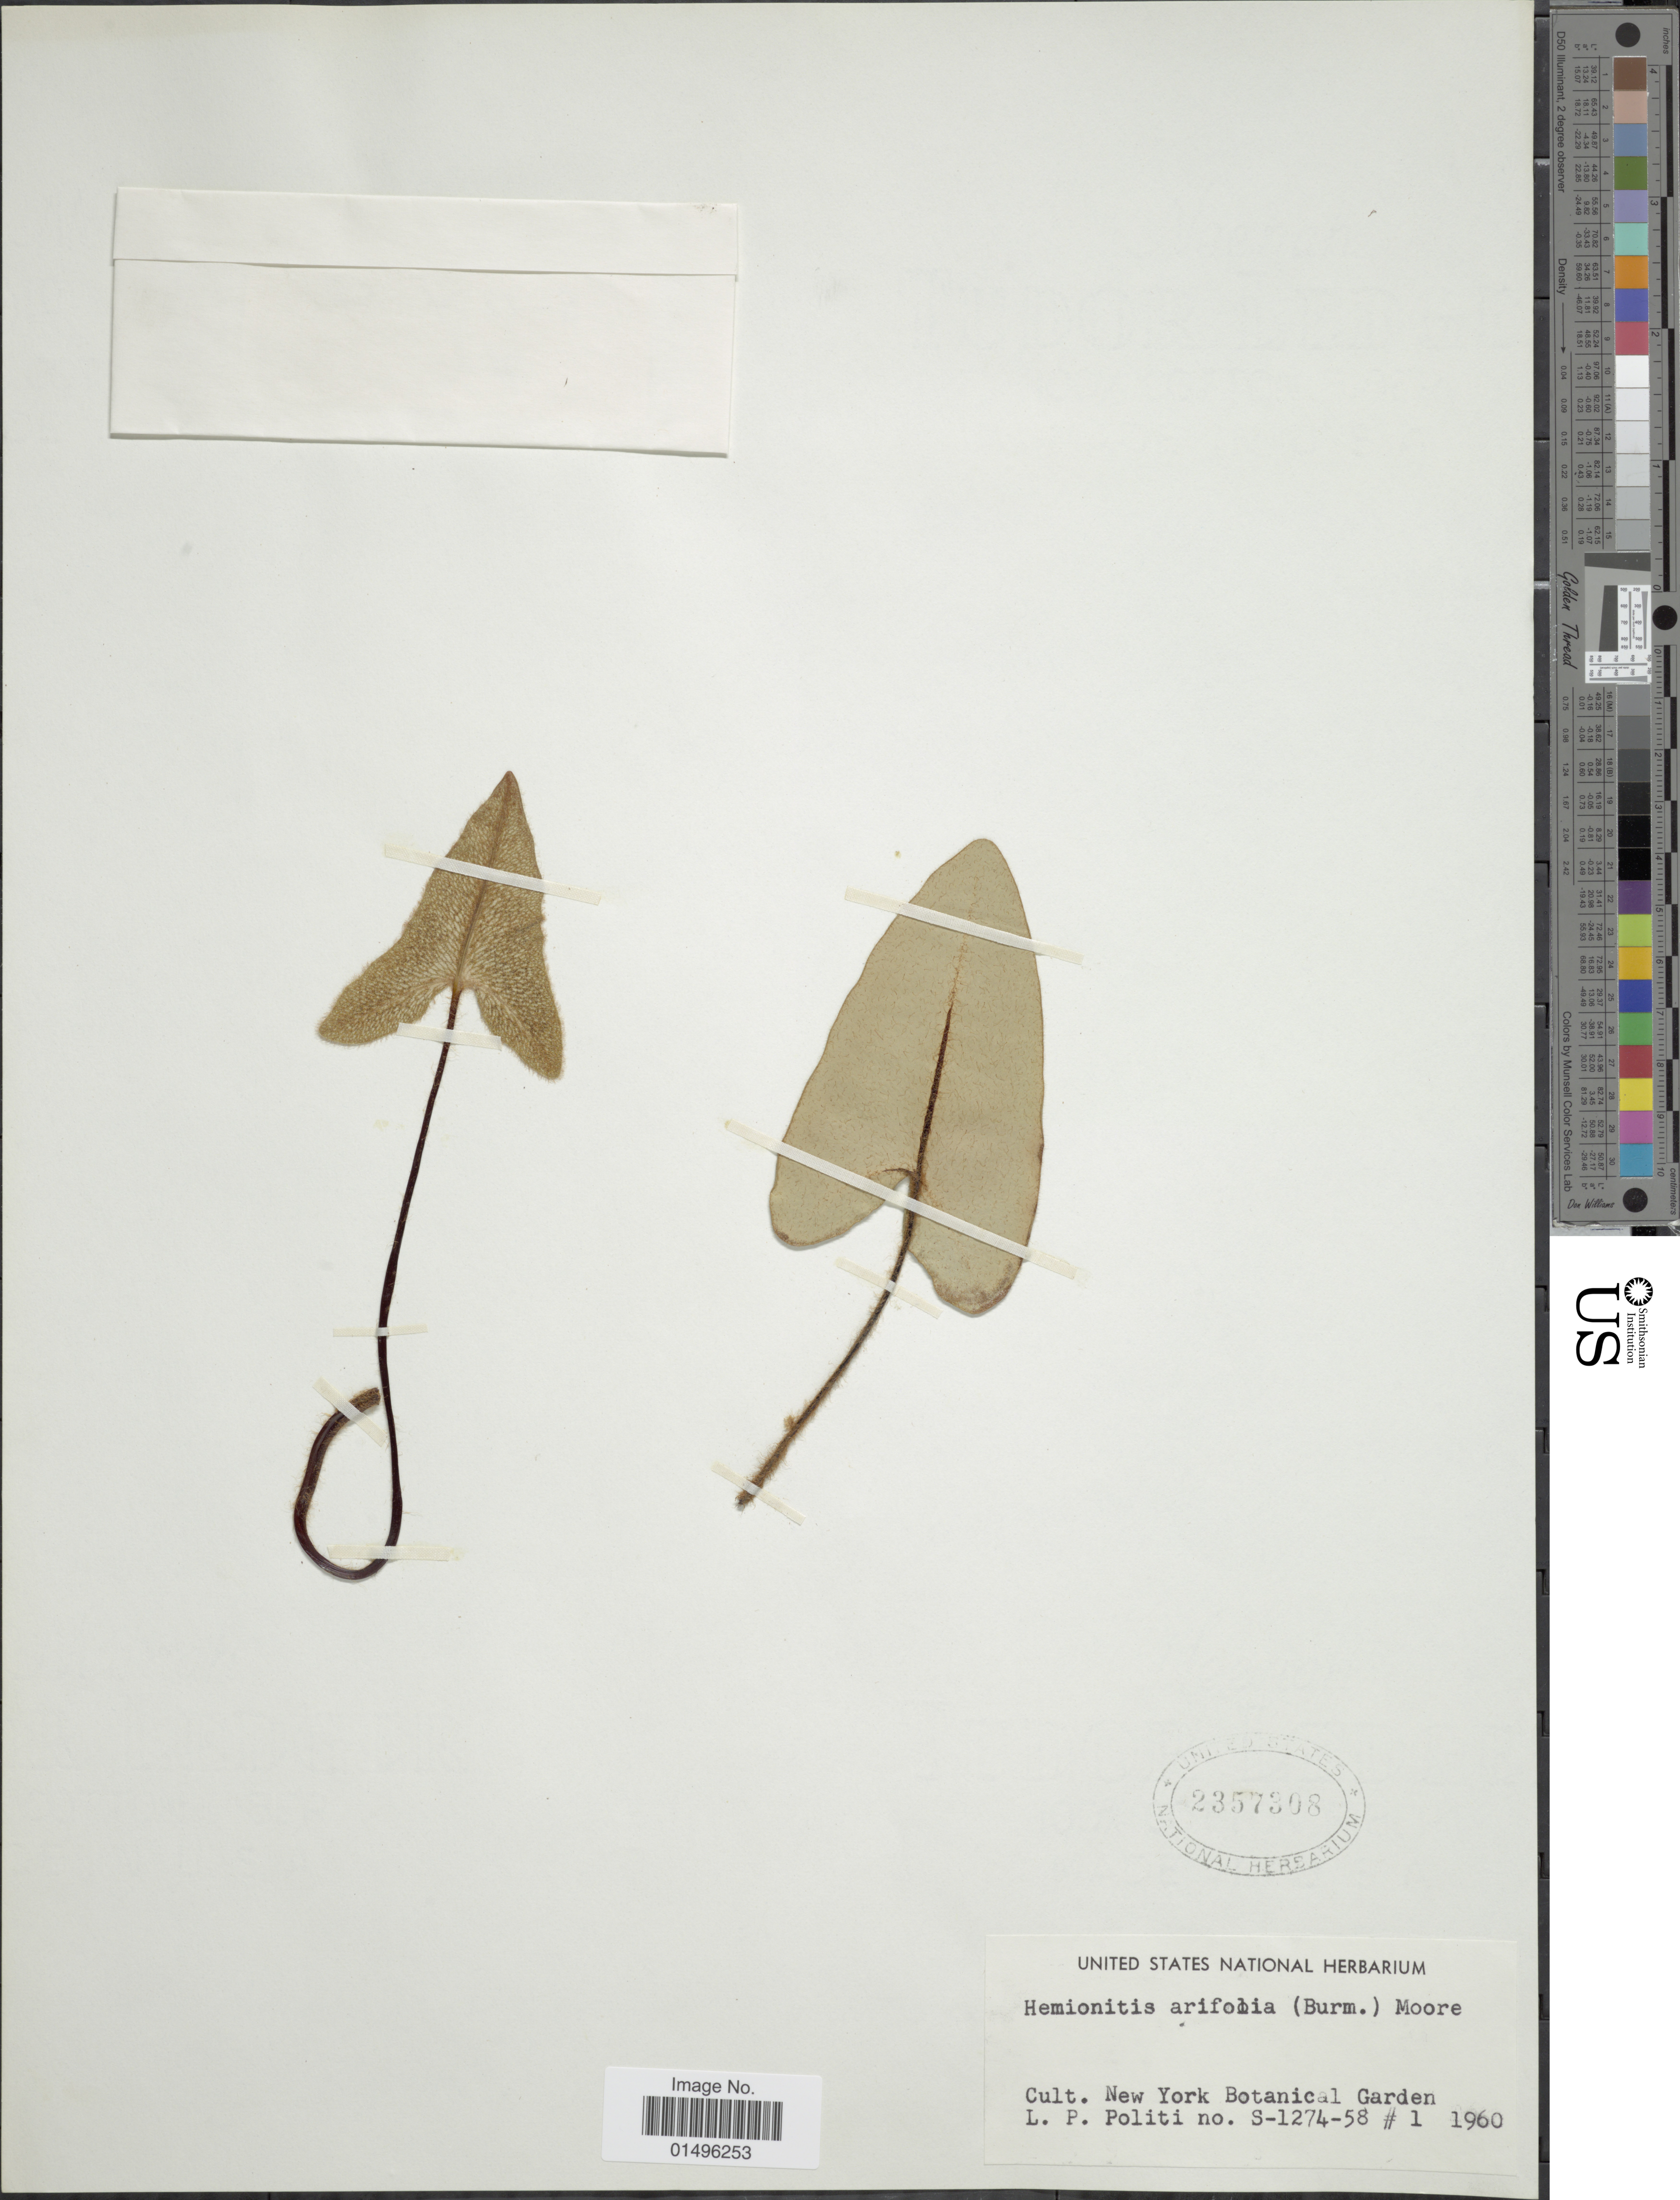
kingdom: Plantae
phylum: Tracheophyta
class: Polypodiopsida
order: Polypodiales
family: Pteridaceae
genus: Hemionitis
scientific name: Hemionitis arifolia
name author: (Burm.) T. Moore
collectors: L. Politi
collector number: S-1274-58 / 1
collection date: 1960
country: United States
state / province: New York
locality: New York Botanical Garden.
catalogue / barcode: US 2357308